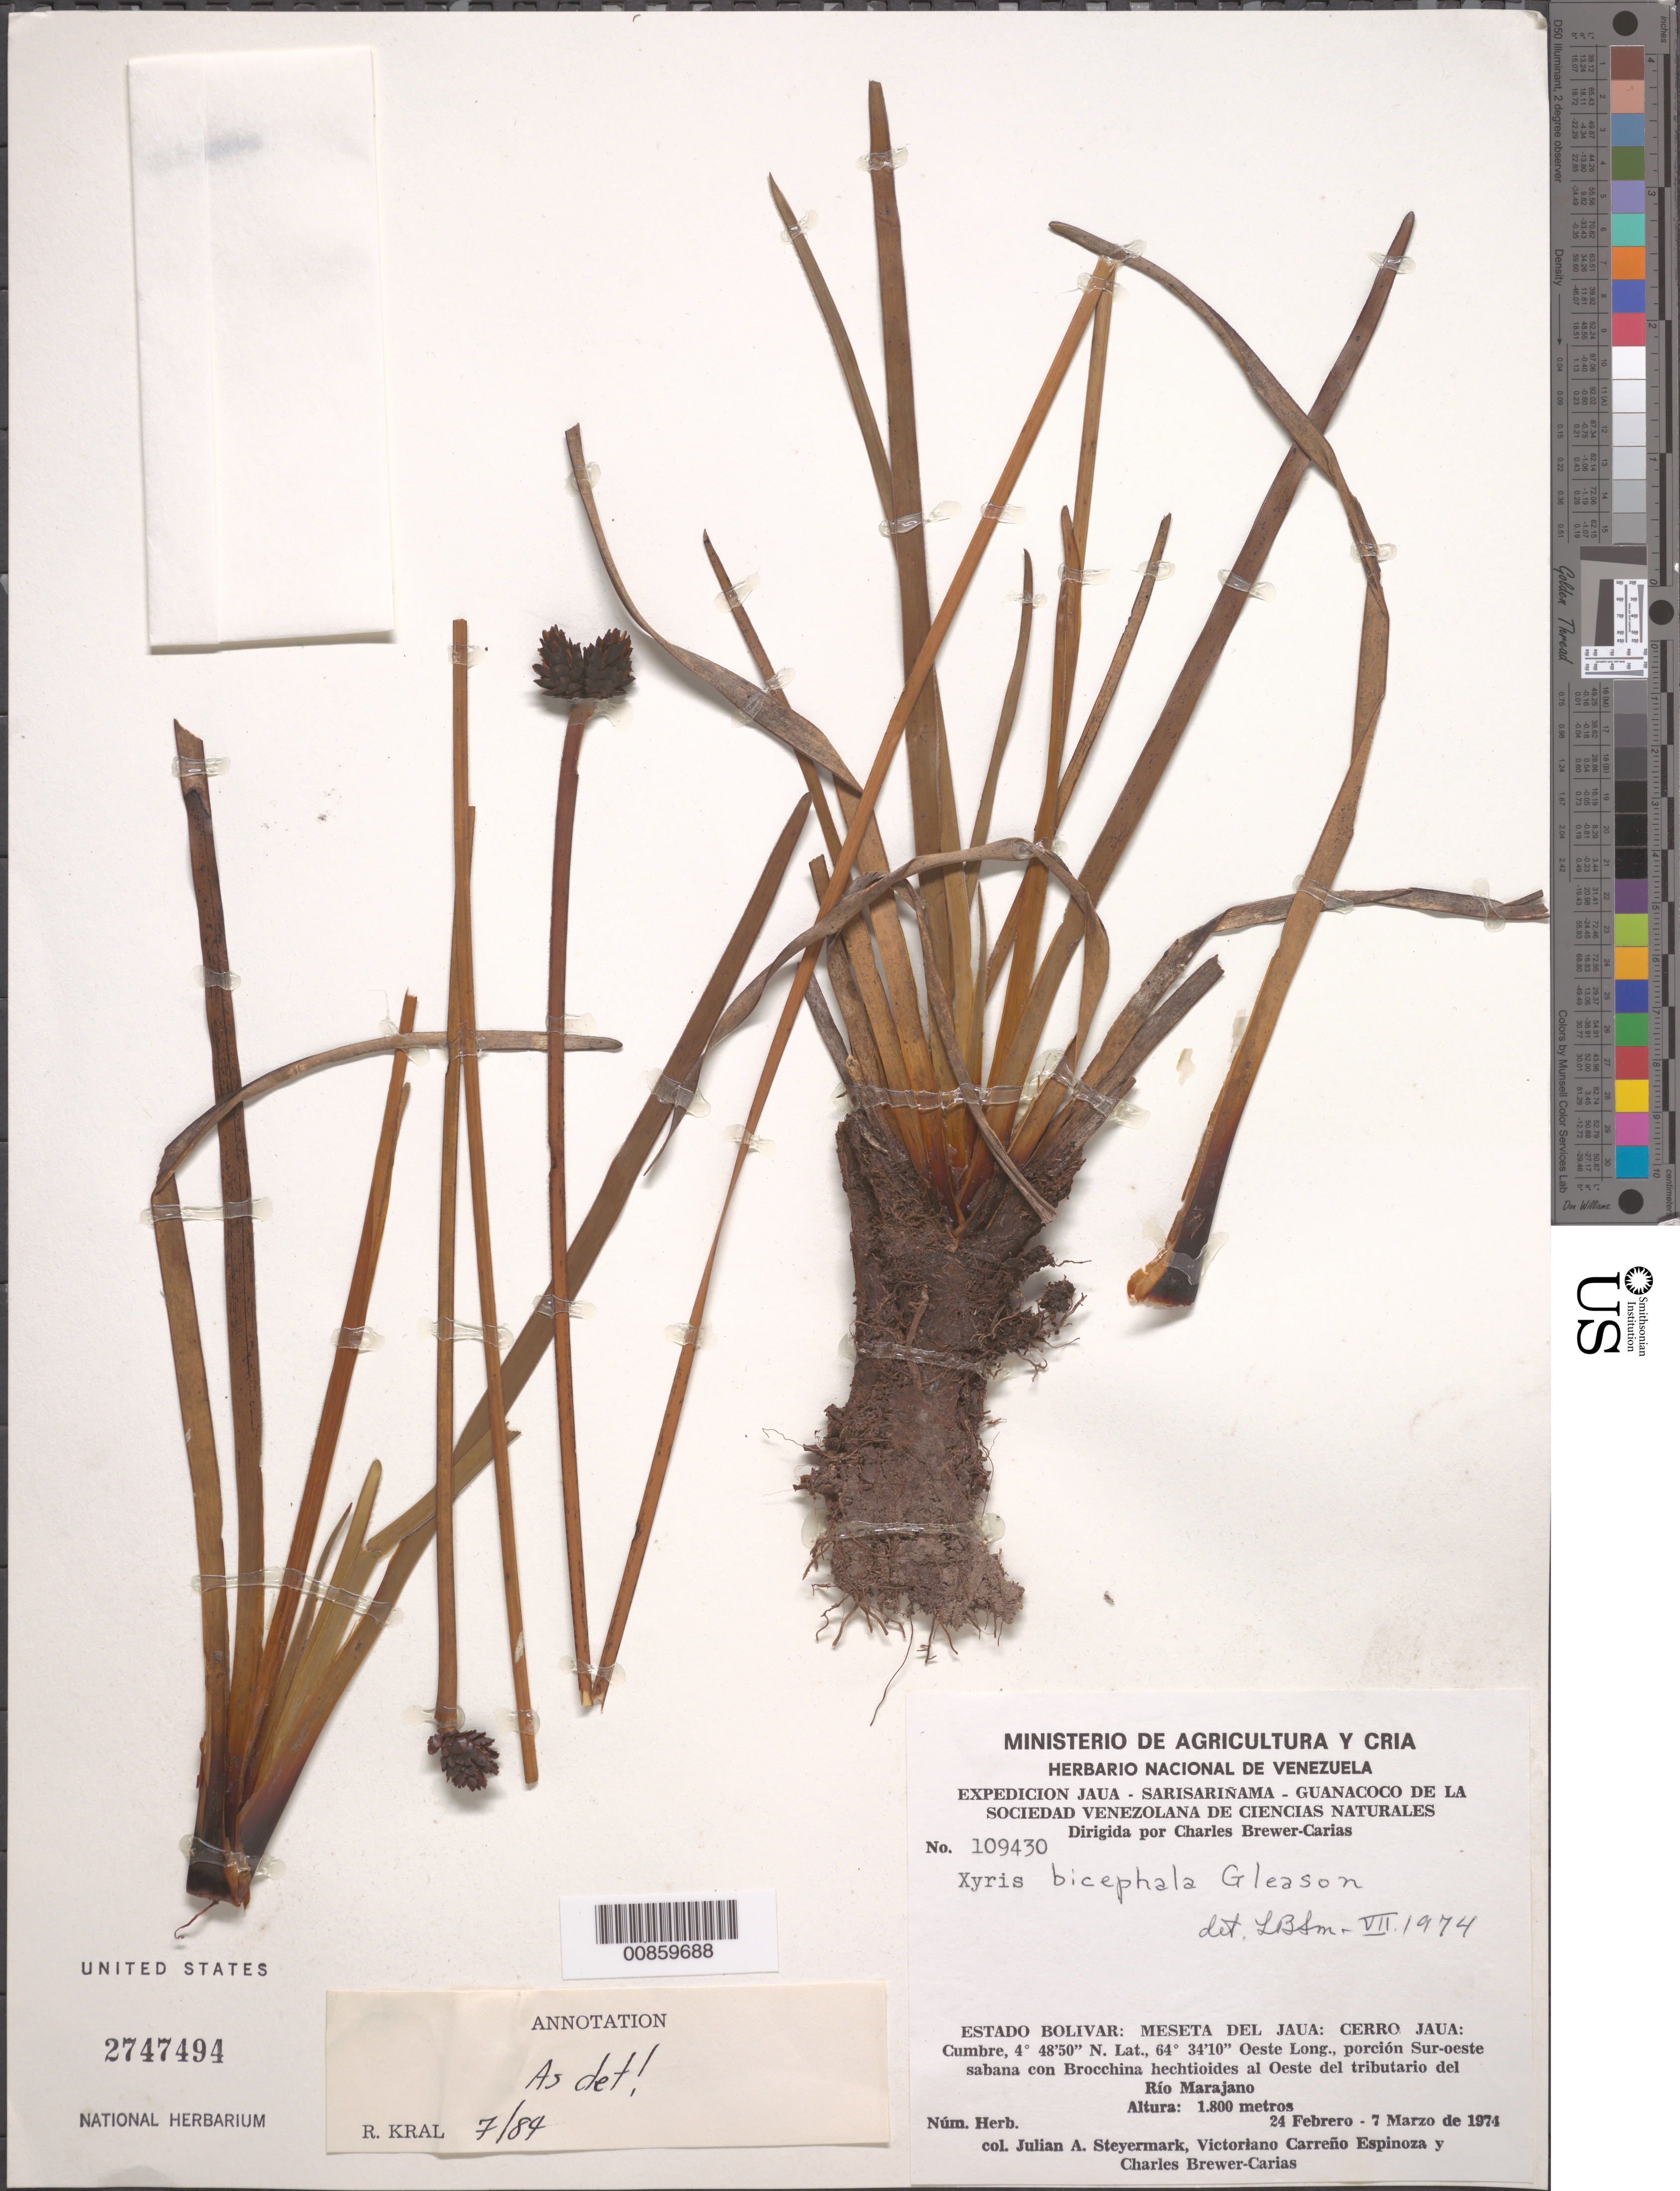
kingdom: Plantae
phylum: Tracheophyta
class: Liliopsida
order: Poales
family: Xyridaceae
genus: Xyris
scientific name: Xyris bicephala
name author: Gleason in Gleason & Killip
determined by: Kral, Robert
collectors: J. Steyermark, V. Carreño E. & C. Brewer-Carias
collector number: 109430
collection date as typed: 24-Feb-74 to 7-Mar-74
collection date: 1974-02-24/1974-03-07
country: Venezuela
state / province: Bolívar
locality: Meseta del Jaua: Cerro Jaua, SO Sabana, W tributarío del Río Marajano.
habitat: Cumbre; sabana con Brocchina hechtiodes.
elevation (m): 1800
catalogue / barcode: US 2747494